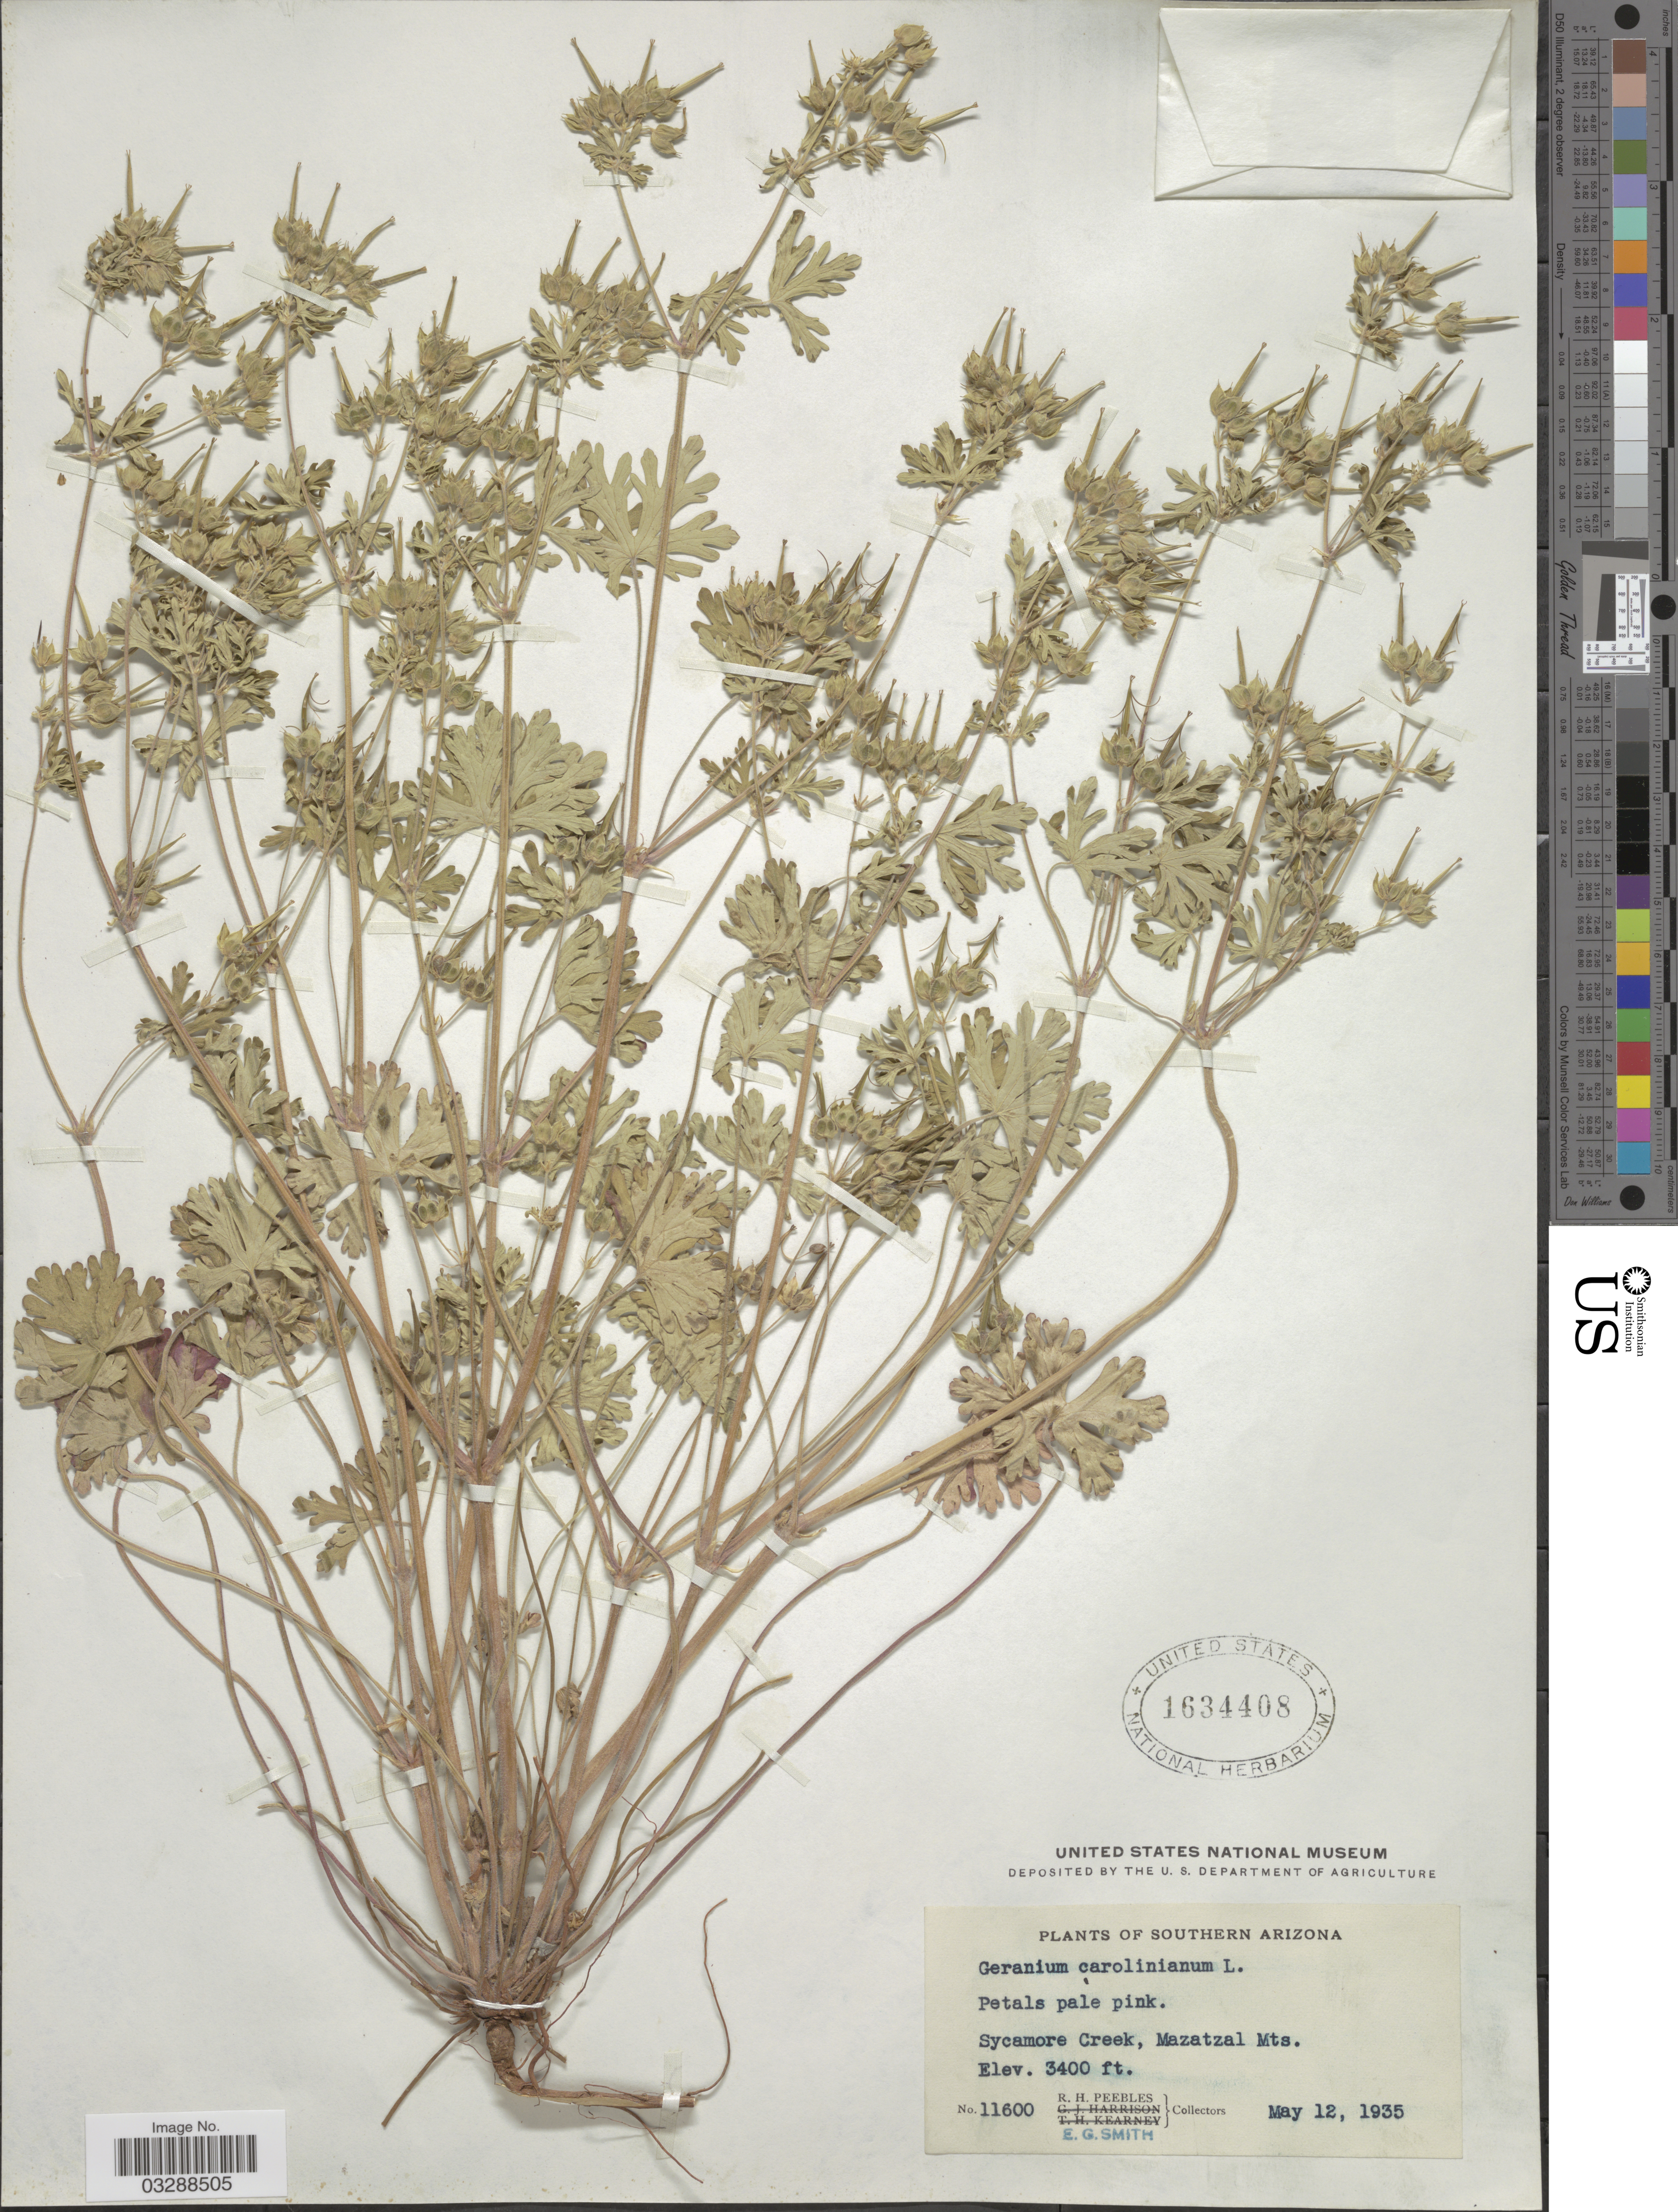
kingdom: Plantae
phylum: Tracheophyta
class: Magnoliopsida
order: Geraniales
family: Geraniaceae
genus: Geranium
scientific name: Geranium carolinianum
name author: L.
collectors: R. H. Peebles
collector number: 11600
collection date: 1935-05-12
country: United States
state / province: Arizona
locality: Southern Arizona, Sycamore Creek, Mazatzal Mts.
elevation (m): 1036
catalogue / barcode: US 1634408